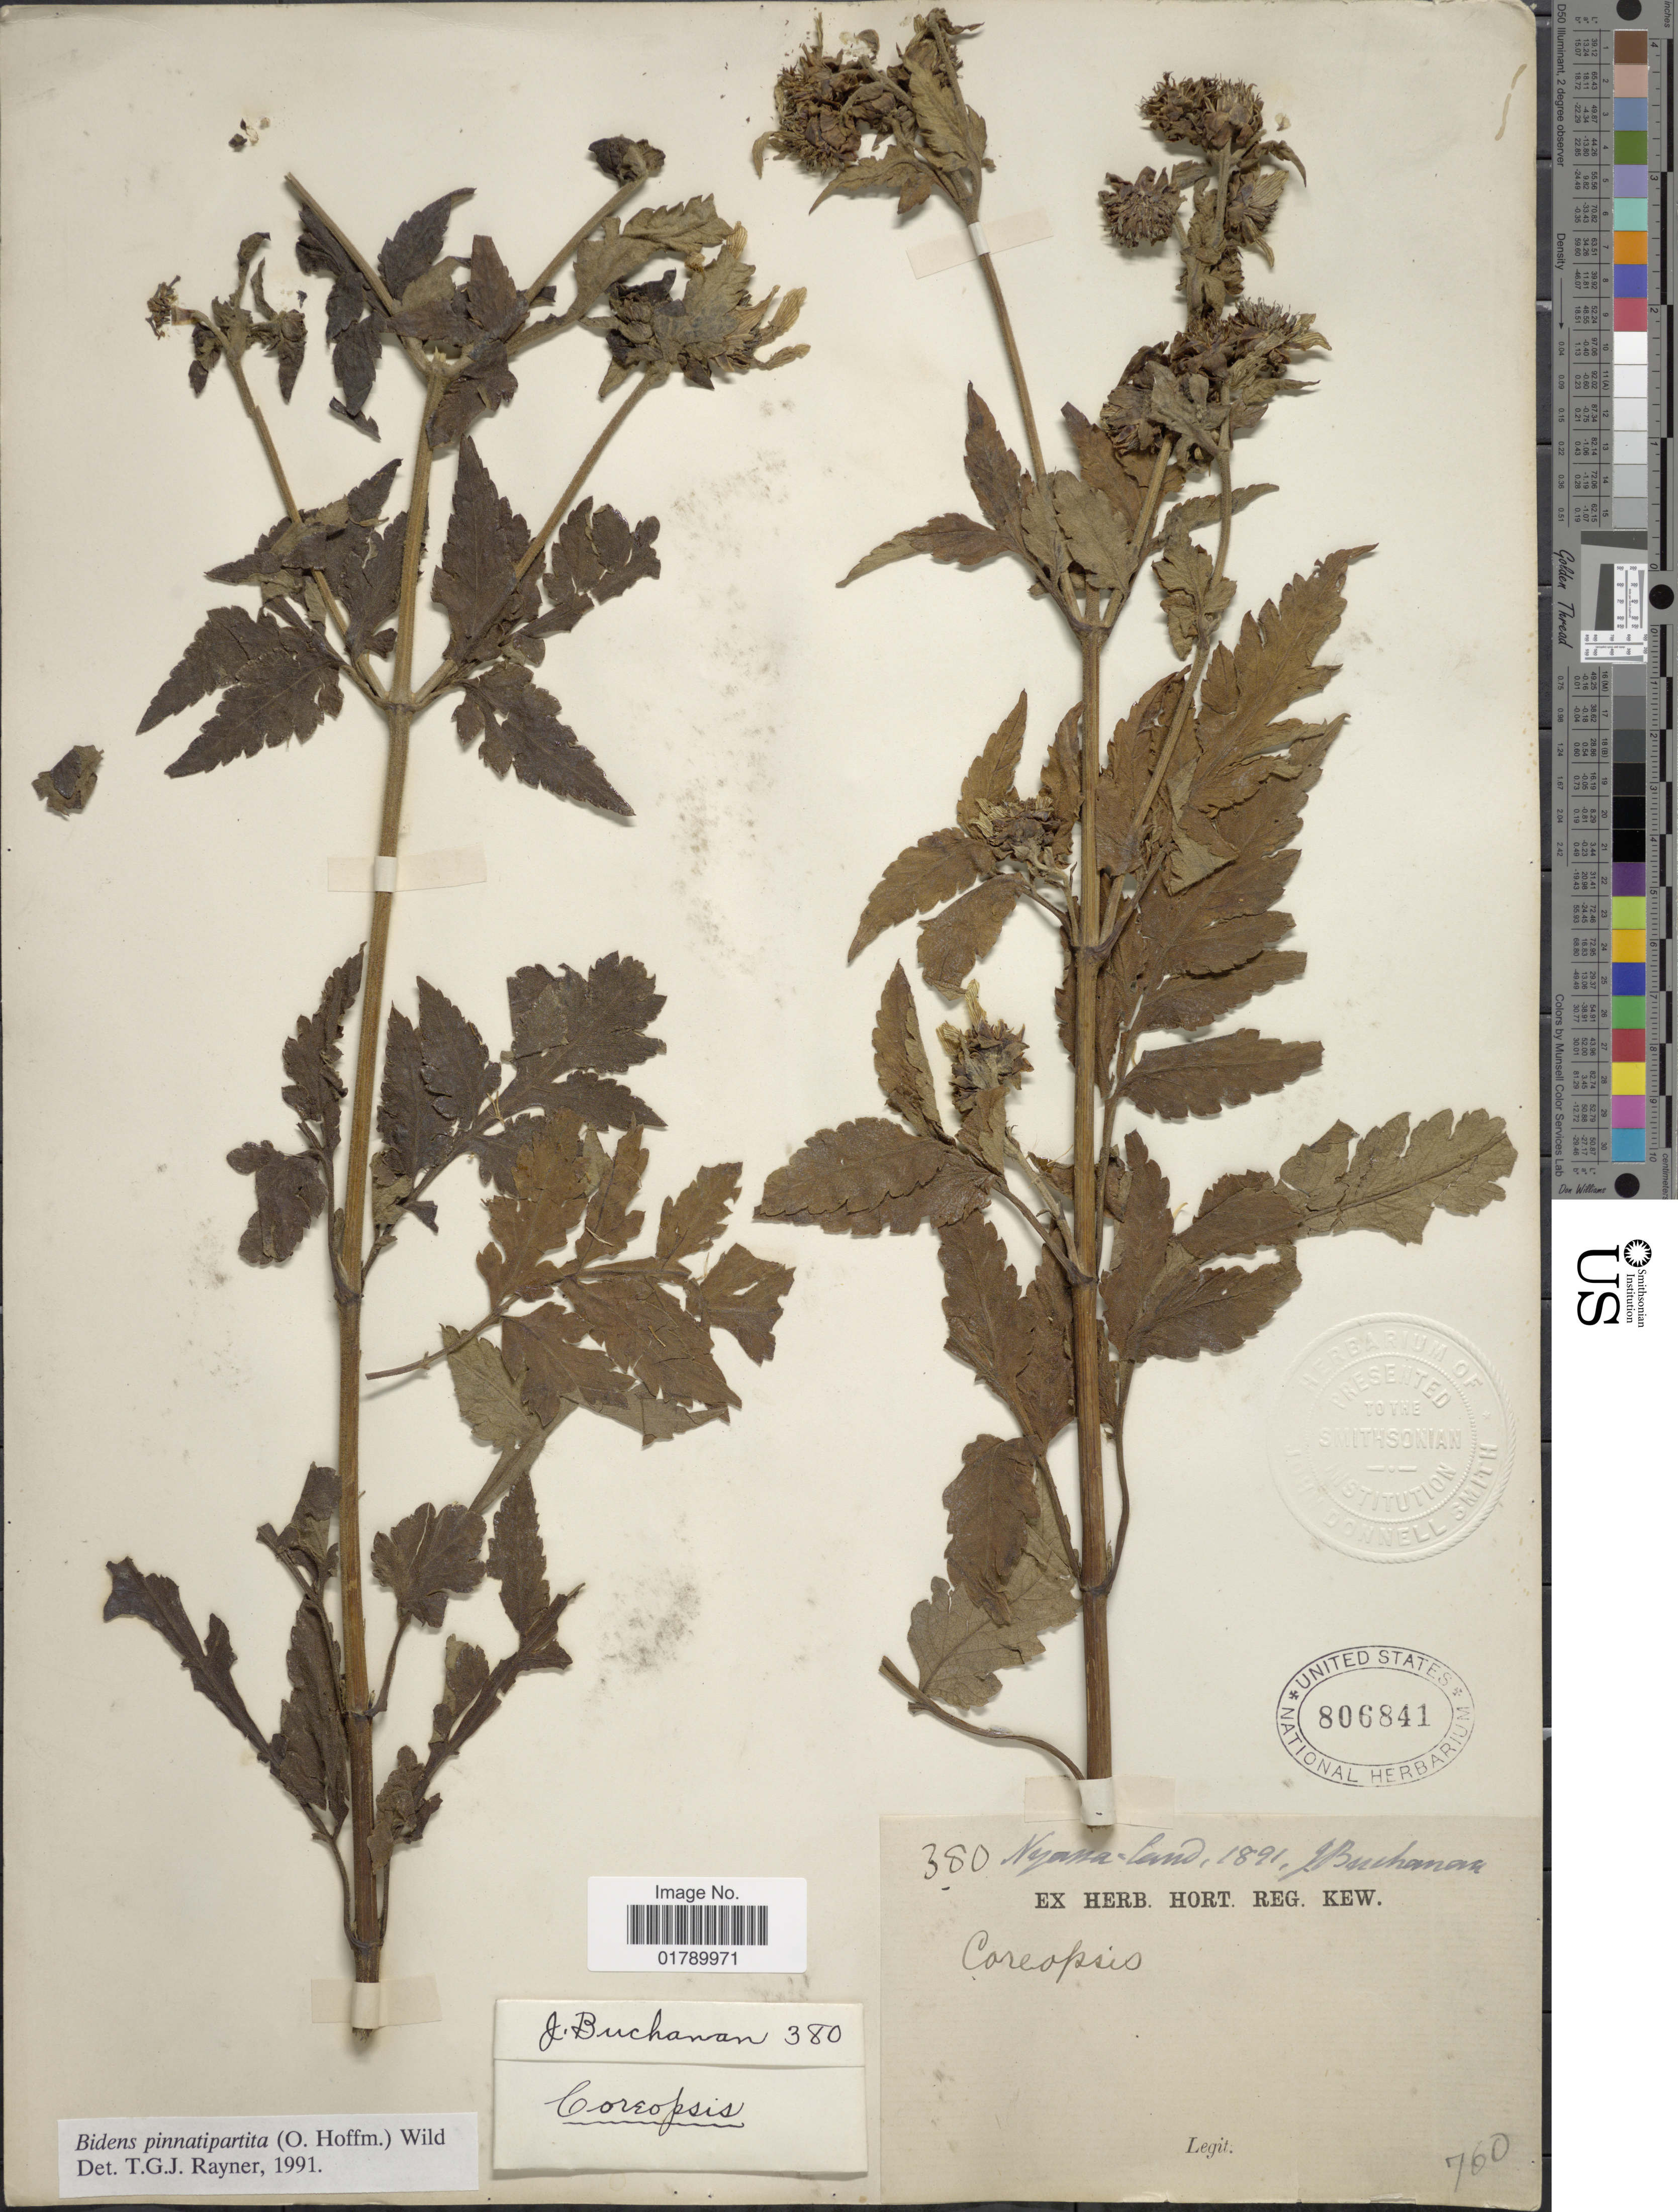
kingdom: Plantae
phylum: Tracheophyta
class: Magnoliopsida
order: Asterales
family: Asteraceae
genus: Bidens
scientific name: Bidens pinnatipartita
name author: (O. Hoffm.) Wild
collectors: G. Buchanan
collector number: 380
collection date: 1891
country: Malawi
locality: Nyasaland.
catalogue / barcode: US 806841